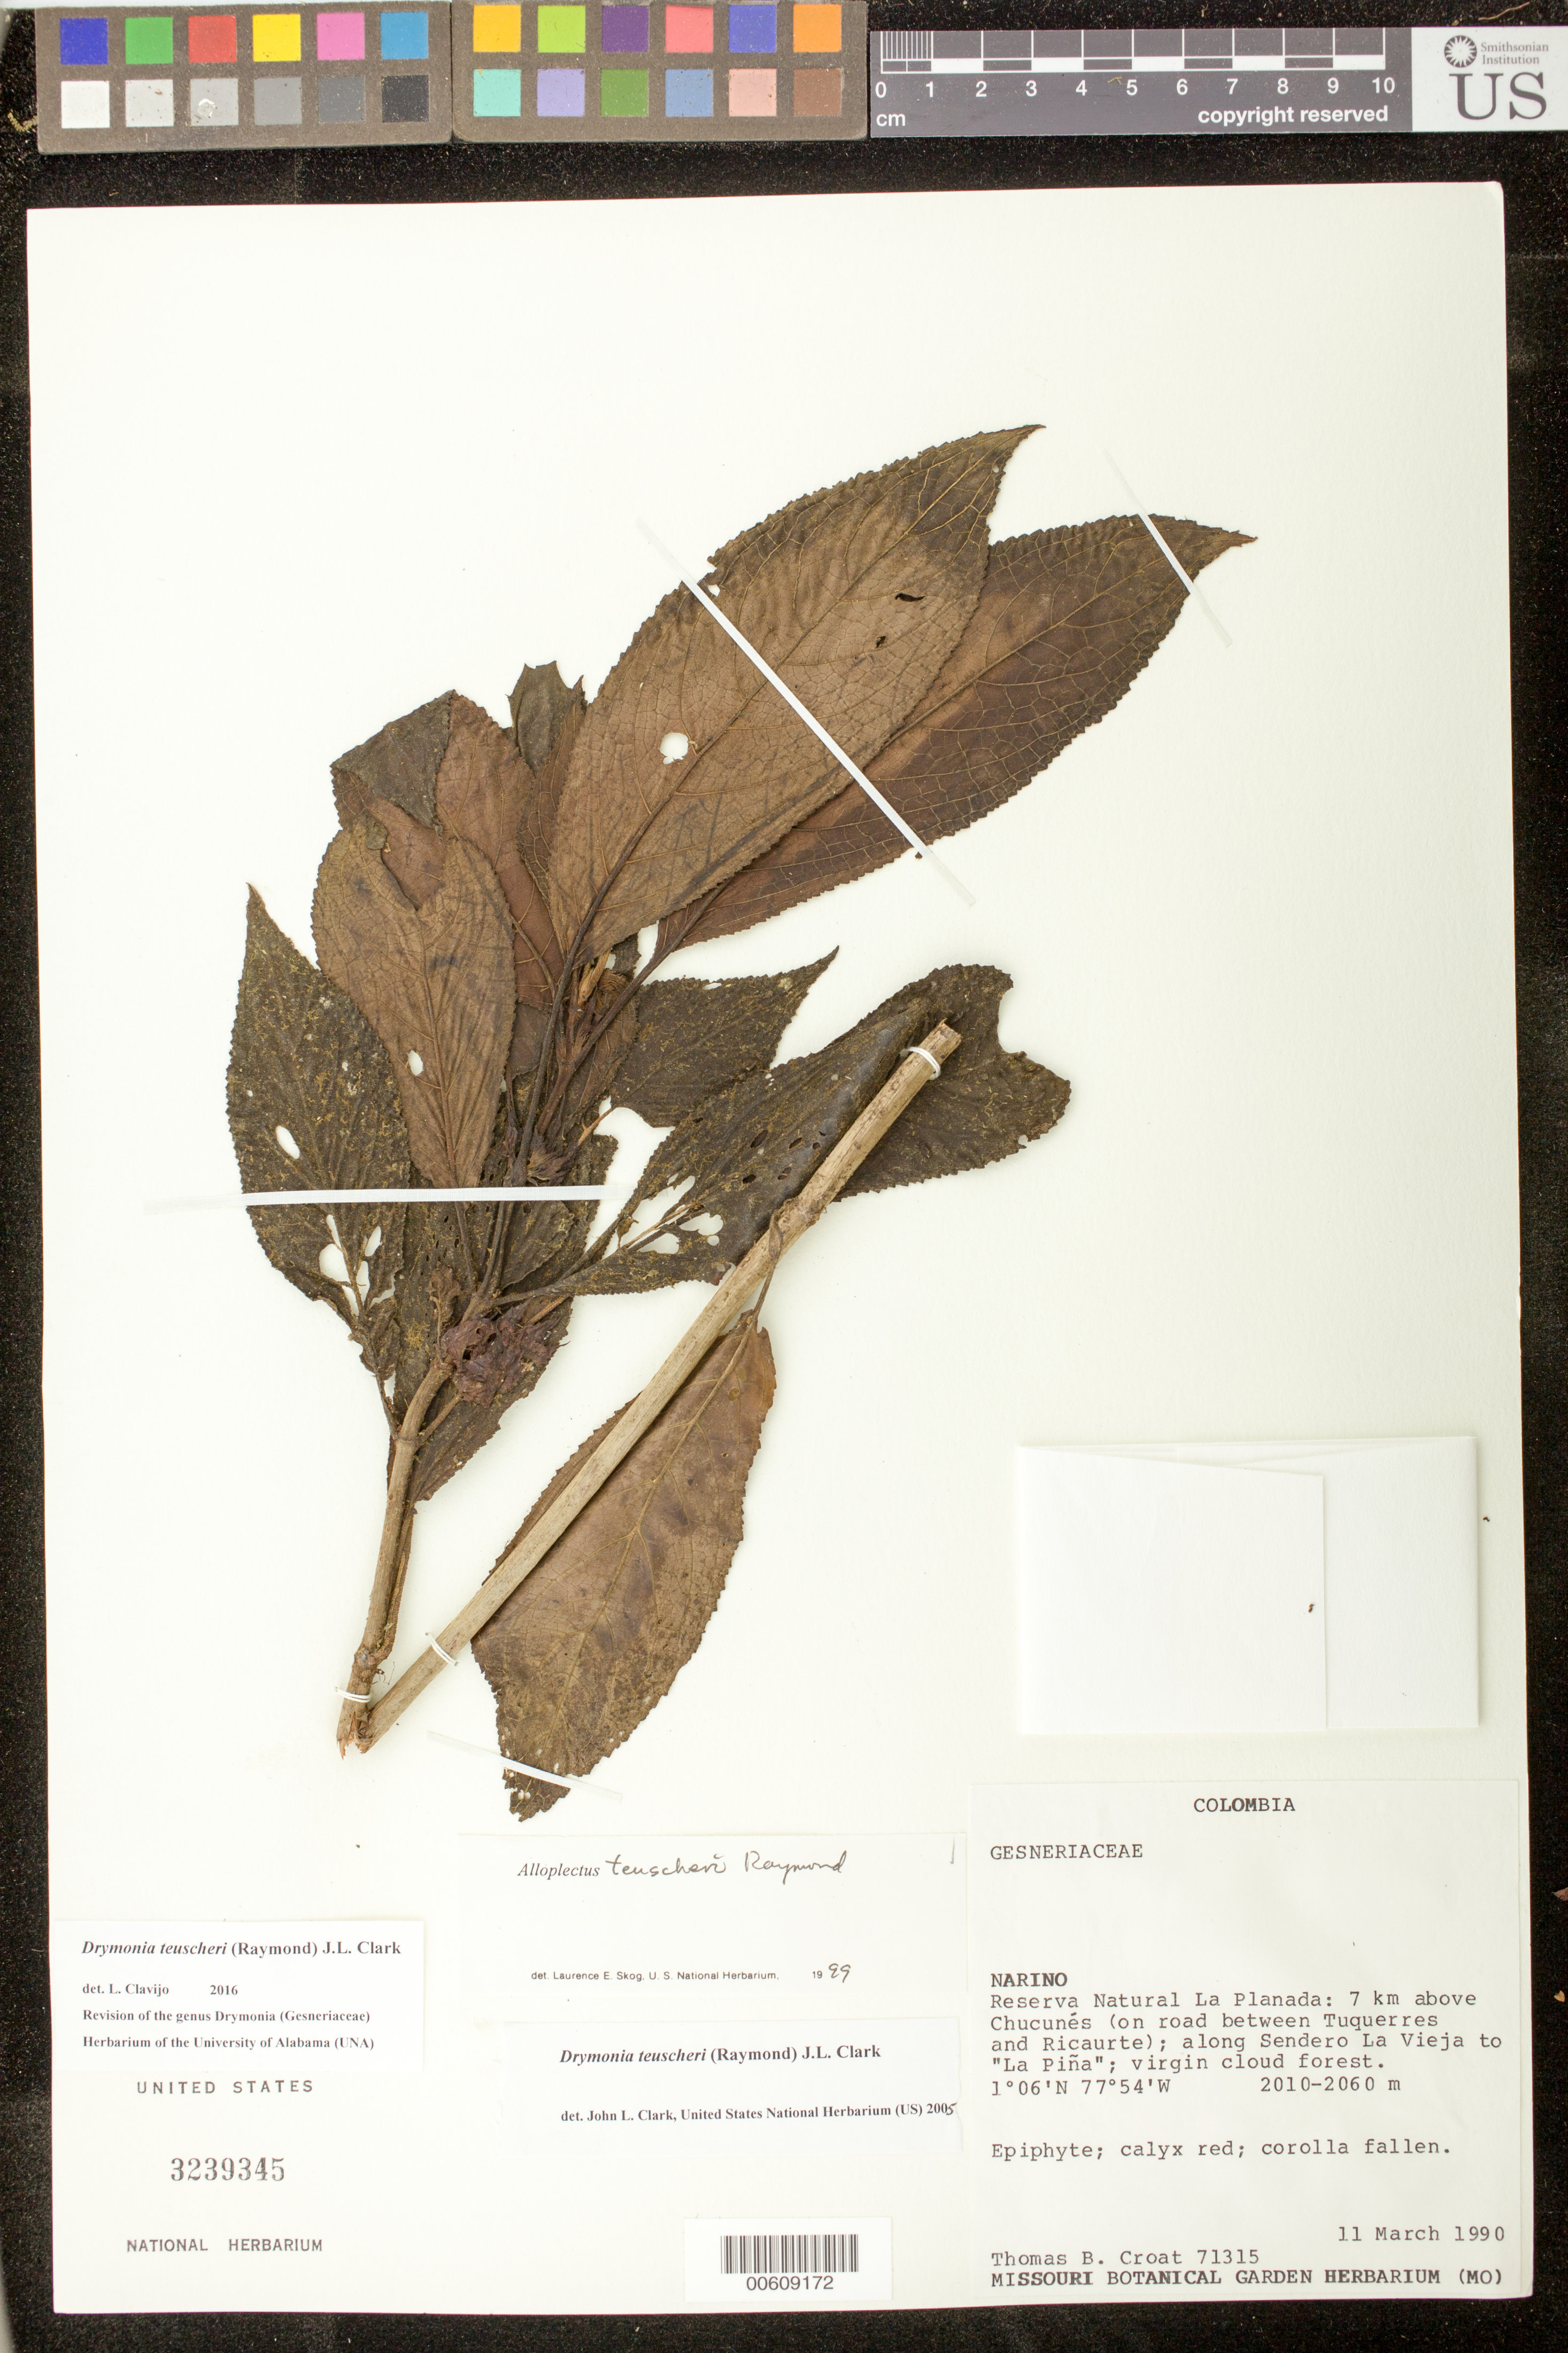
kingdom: Plantae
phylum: Tracheophyta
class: Magnoliopsida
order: Lamiales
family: Gesneriaceae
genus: Drymonia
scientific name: Drymonia teuscheri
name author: (Raymond) J.L. Clark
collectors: T. B. Croat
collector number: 71315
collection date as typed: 11 Mar 1990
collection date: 1990-03-11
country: Colombia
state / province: Nariño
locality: Reserva Natural La Planada: 7 km above Chucunés (on road between Tuquerres and Ricaurte), along Sendero La Vieja to "La Piña"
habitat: Virgin cloud forest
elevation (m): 2010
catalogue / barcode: US 3239345